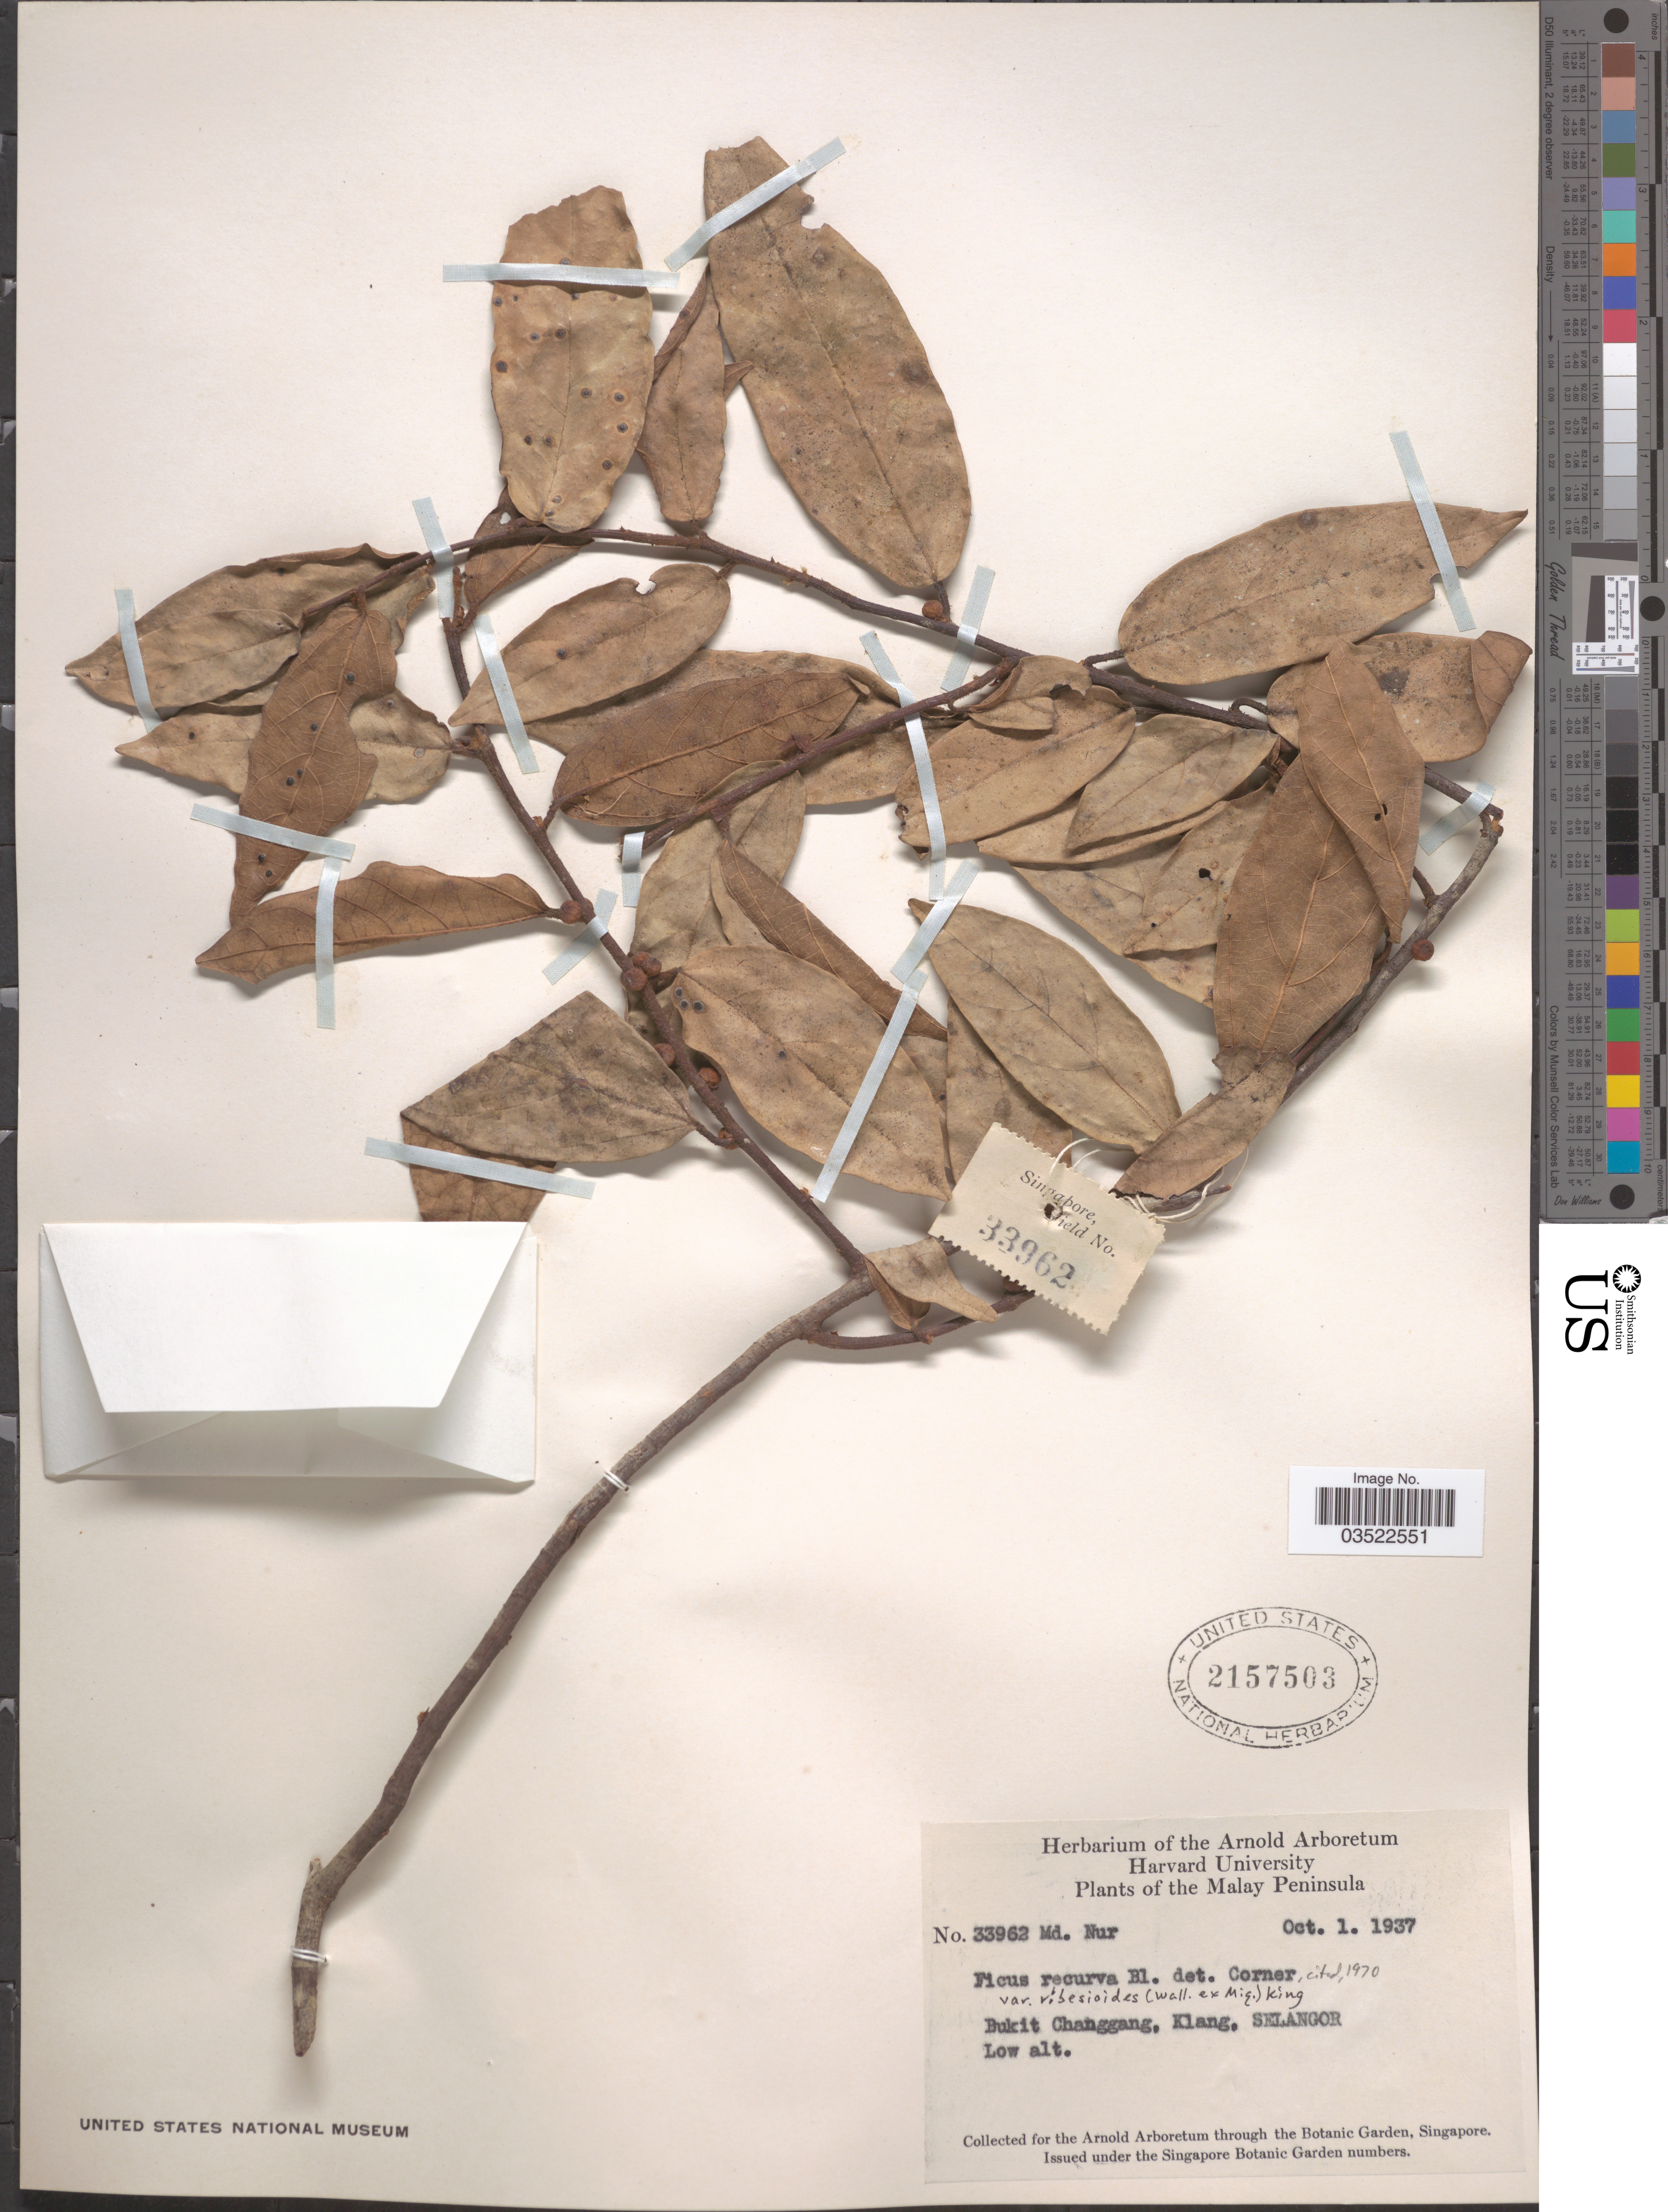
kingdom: Plantae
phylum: Tracheophyta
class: Magnoliopsida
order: Rosales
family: Moraceae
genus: Ficus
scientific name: Ficus recurva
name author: Blume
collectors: M. Nur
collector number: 33962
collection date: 1937-10-01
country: Malaysia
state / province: Selangor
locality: Malay Peninsula. Bukit Changgang, Klang.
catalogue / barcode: US 2157503